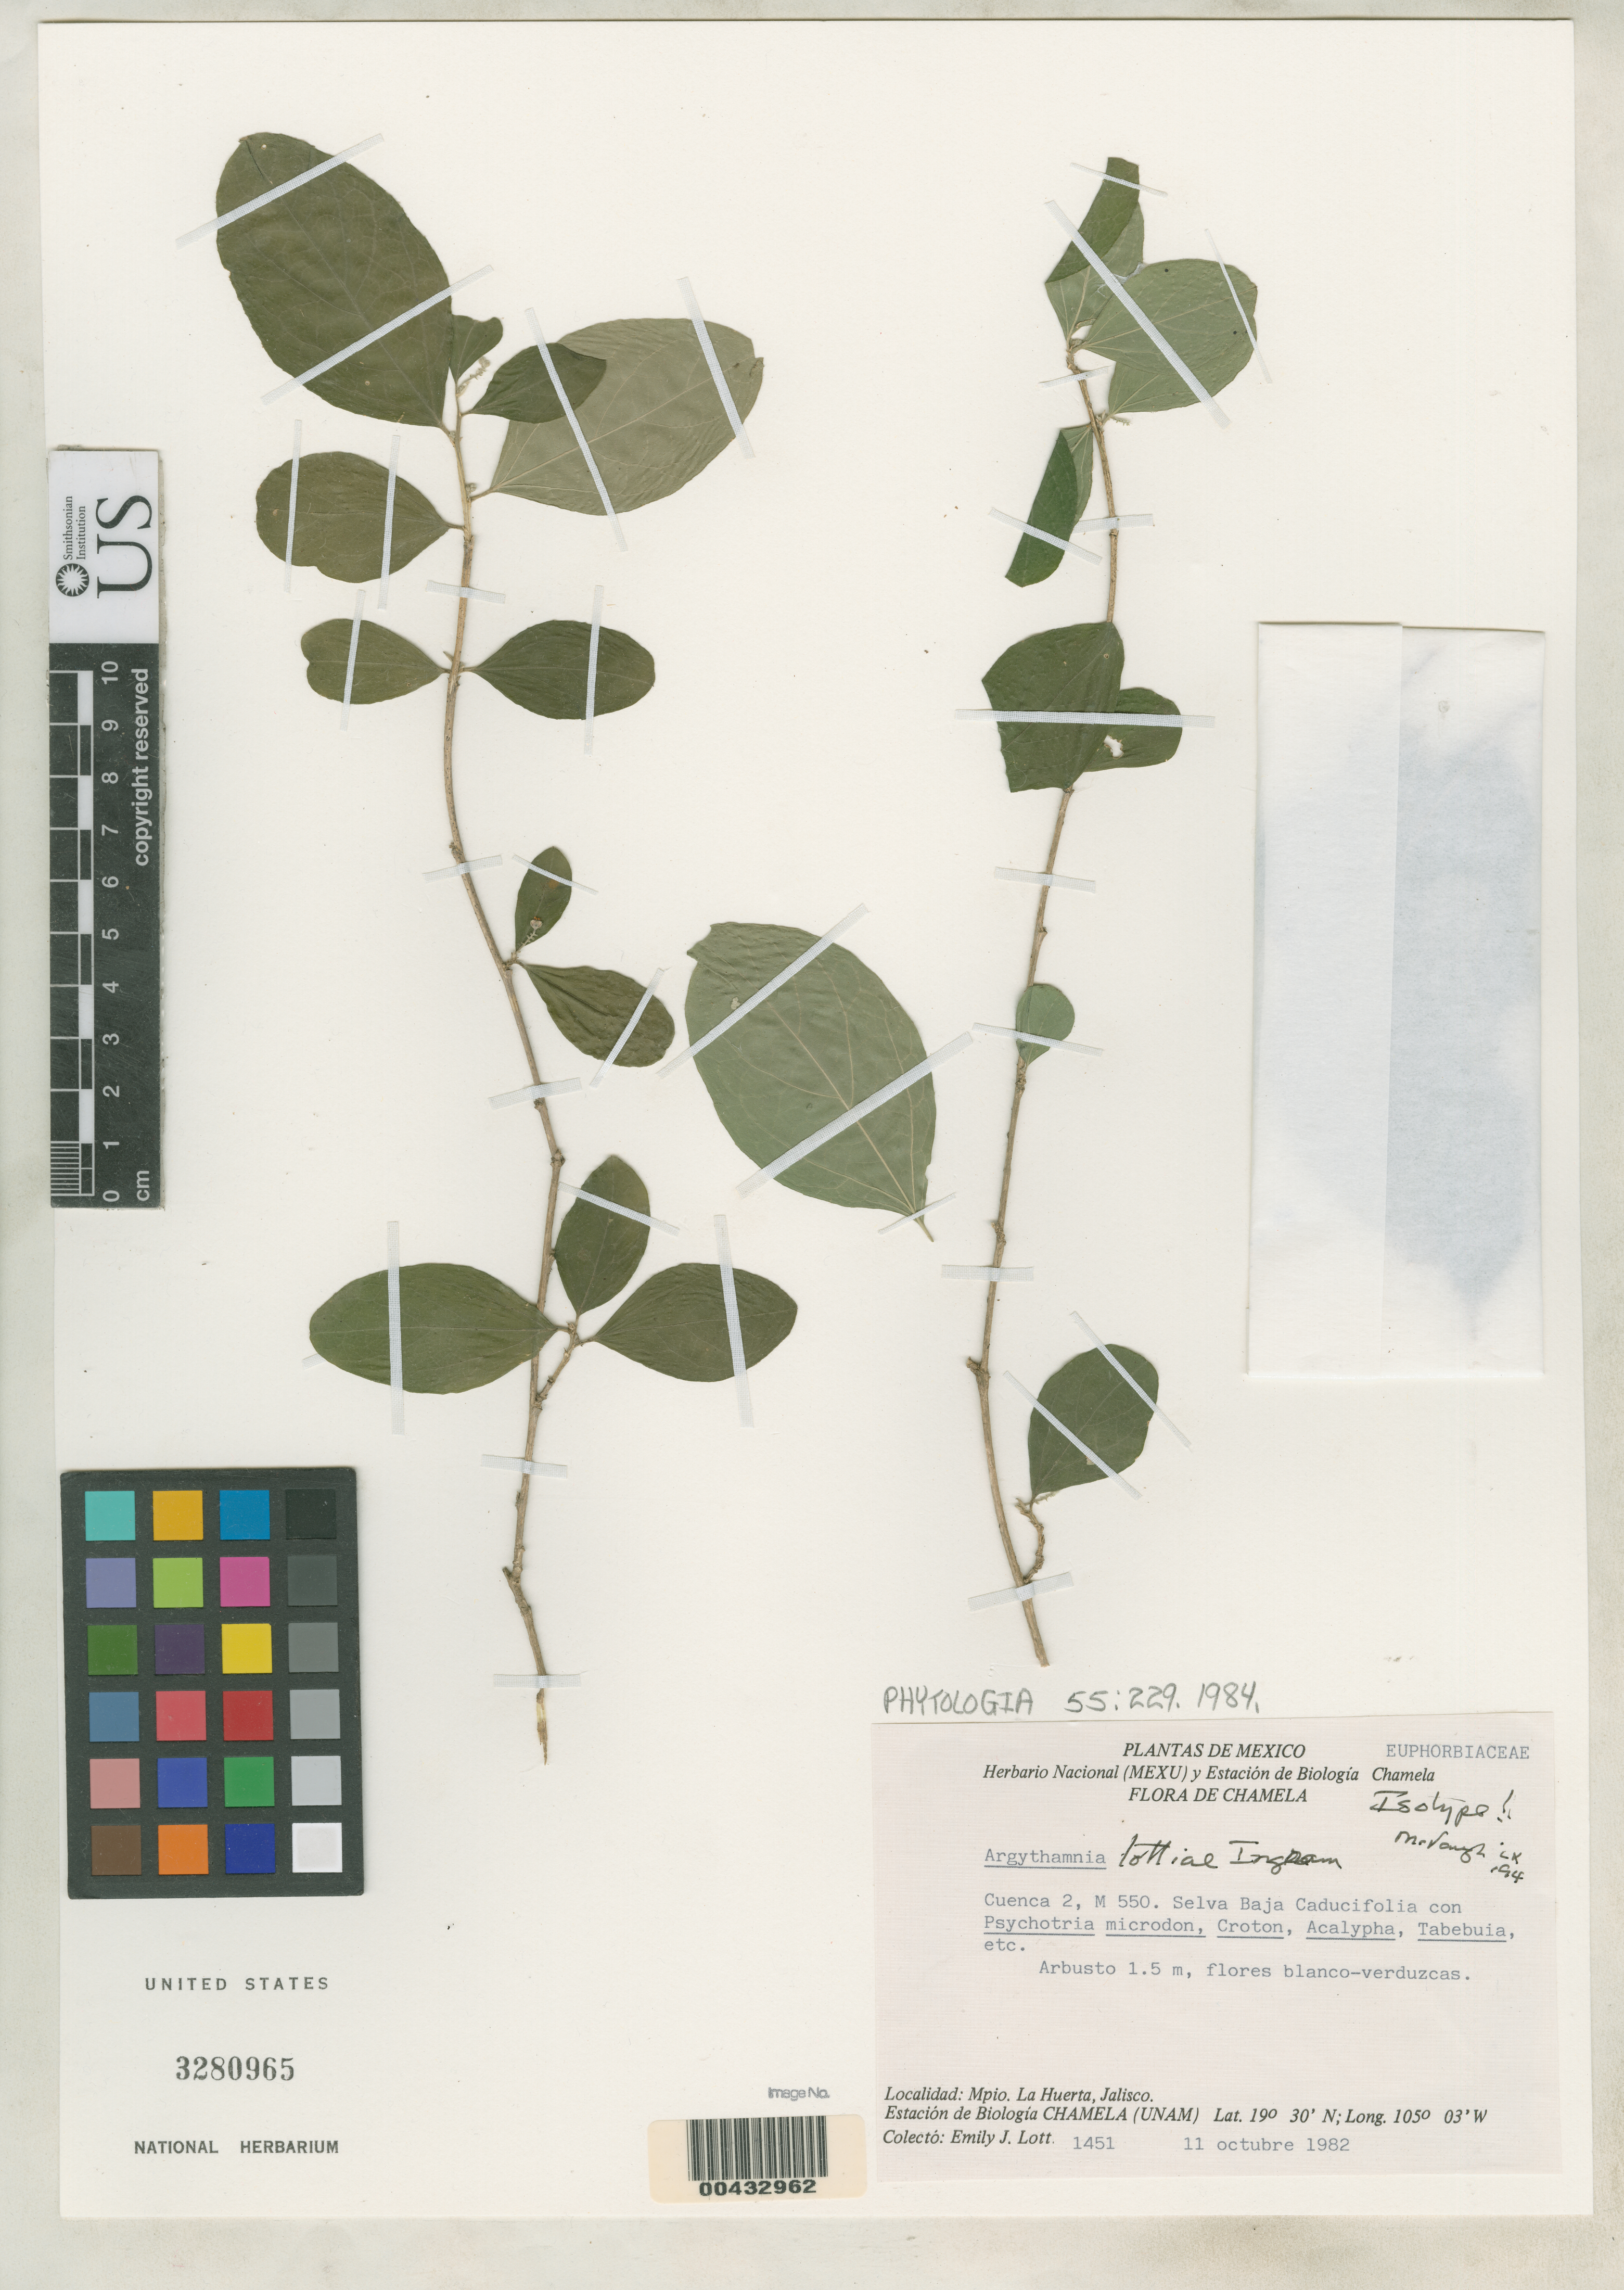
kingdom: Plantae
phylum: Tracheophyta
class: Magnoliopsida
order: Malpighiales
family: Euphorbiaceae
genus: Argythamnia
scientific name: Argythamnia lottiae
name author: Ingram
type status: Isotype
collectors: E. Lott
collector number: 1451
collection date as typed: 11 Oct 1982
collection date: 1982-10-11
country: Mexico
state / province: Jalisco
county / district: Huerta, La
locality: Chamela, Cuenca 2.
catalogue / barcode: US 3280965